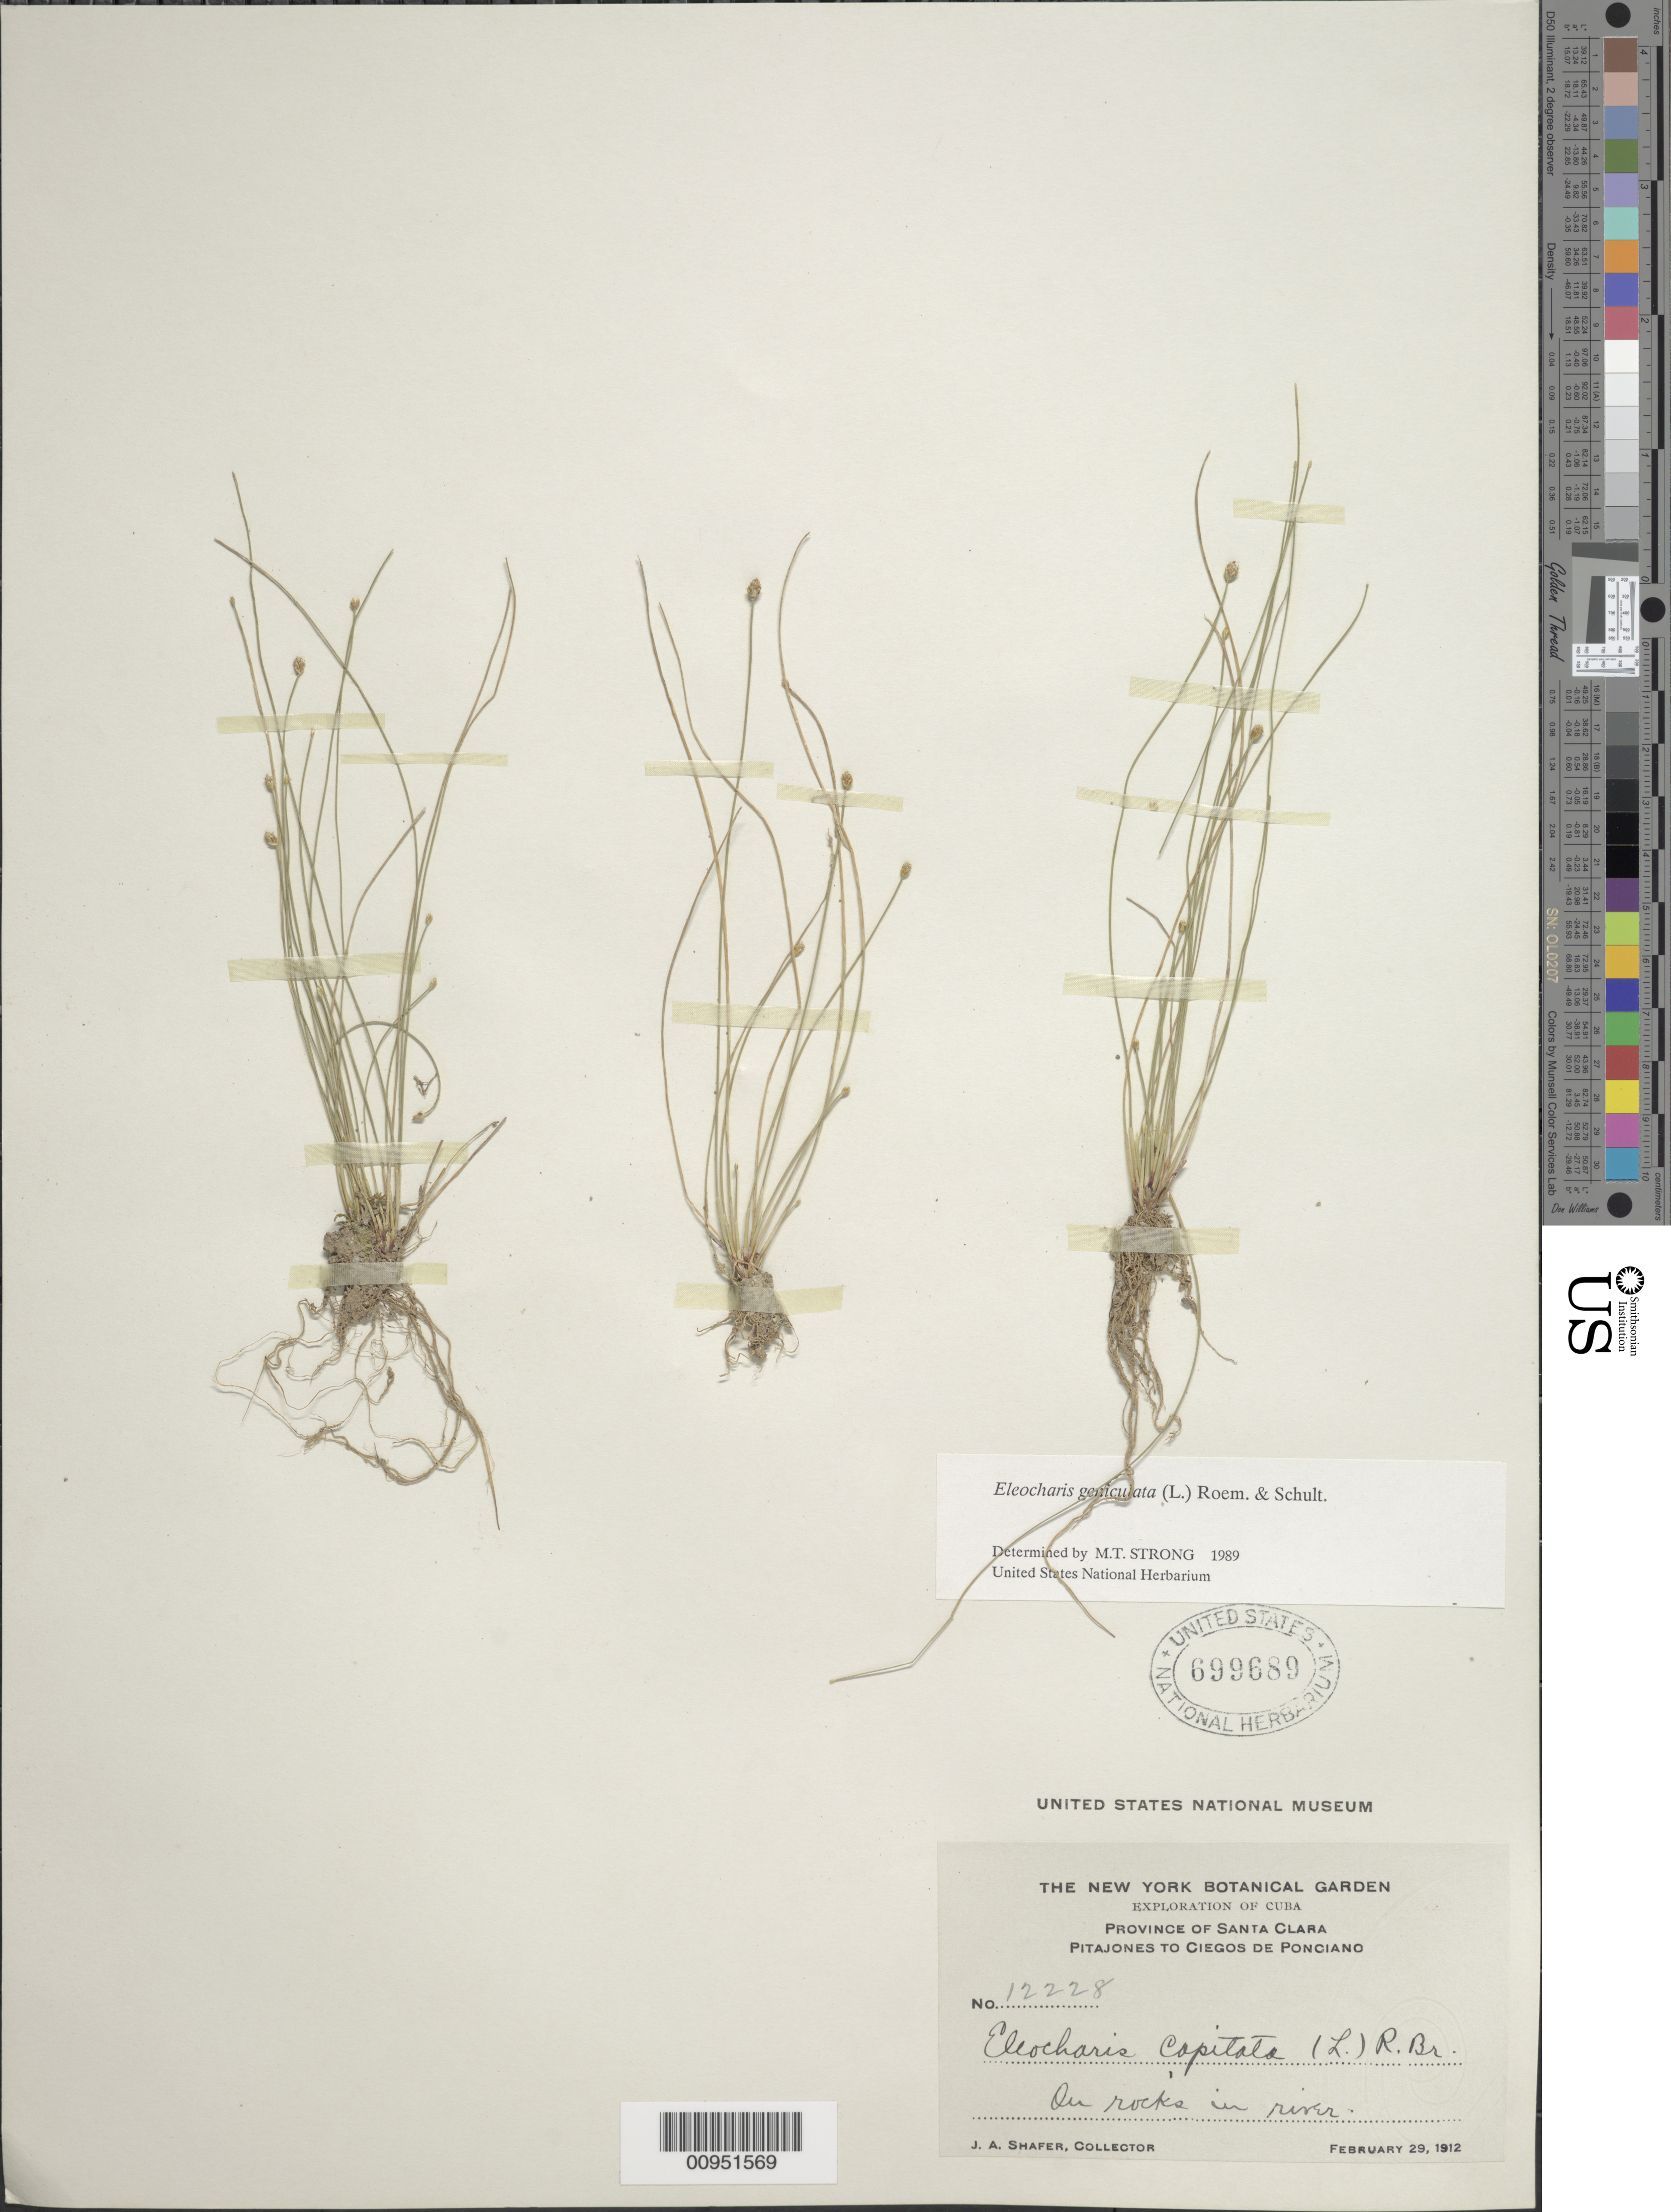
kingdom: Plantae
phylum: Tracheophyta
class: Liliopsida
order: Poales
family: Cyperaceae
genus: Eleocharis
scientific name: Eleocharis geniculata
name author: (L.) Roem. & Schult.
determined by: Strong, M. T., (US), Smithsonian Institution - National Museum of Natural History (UNITED STATES)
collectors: J. A. Shafer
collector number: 12228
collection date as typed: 29 Feb 1912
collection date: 1912-02-29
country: Cuba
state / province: Las Villas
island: Cuba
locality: Pitajones to Ciegos de Ponciano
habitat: On rocks in river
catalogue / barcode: US 699689